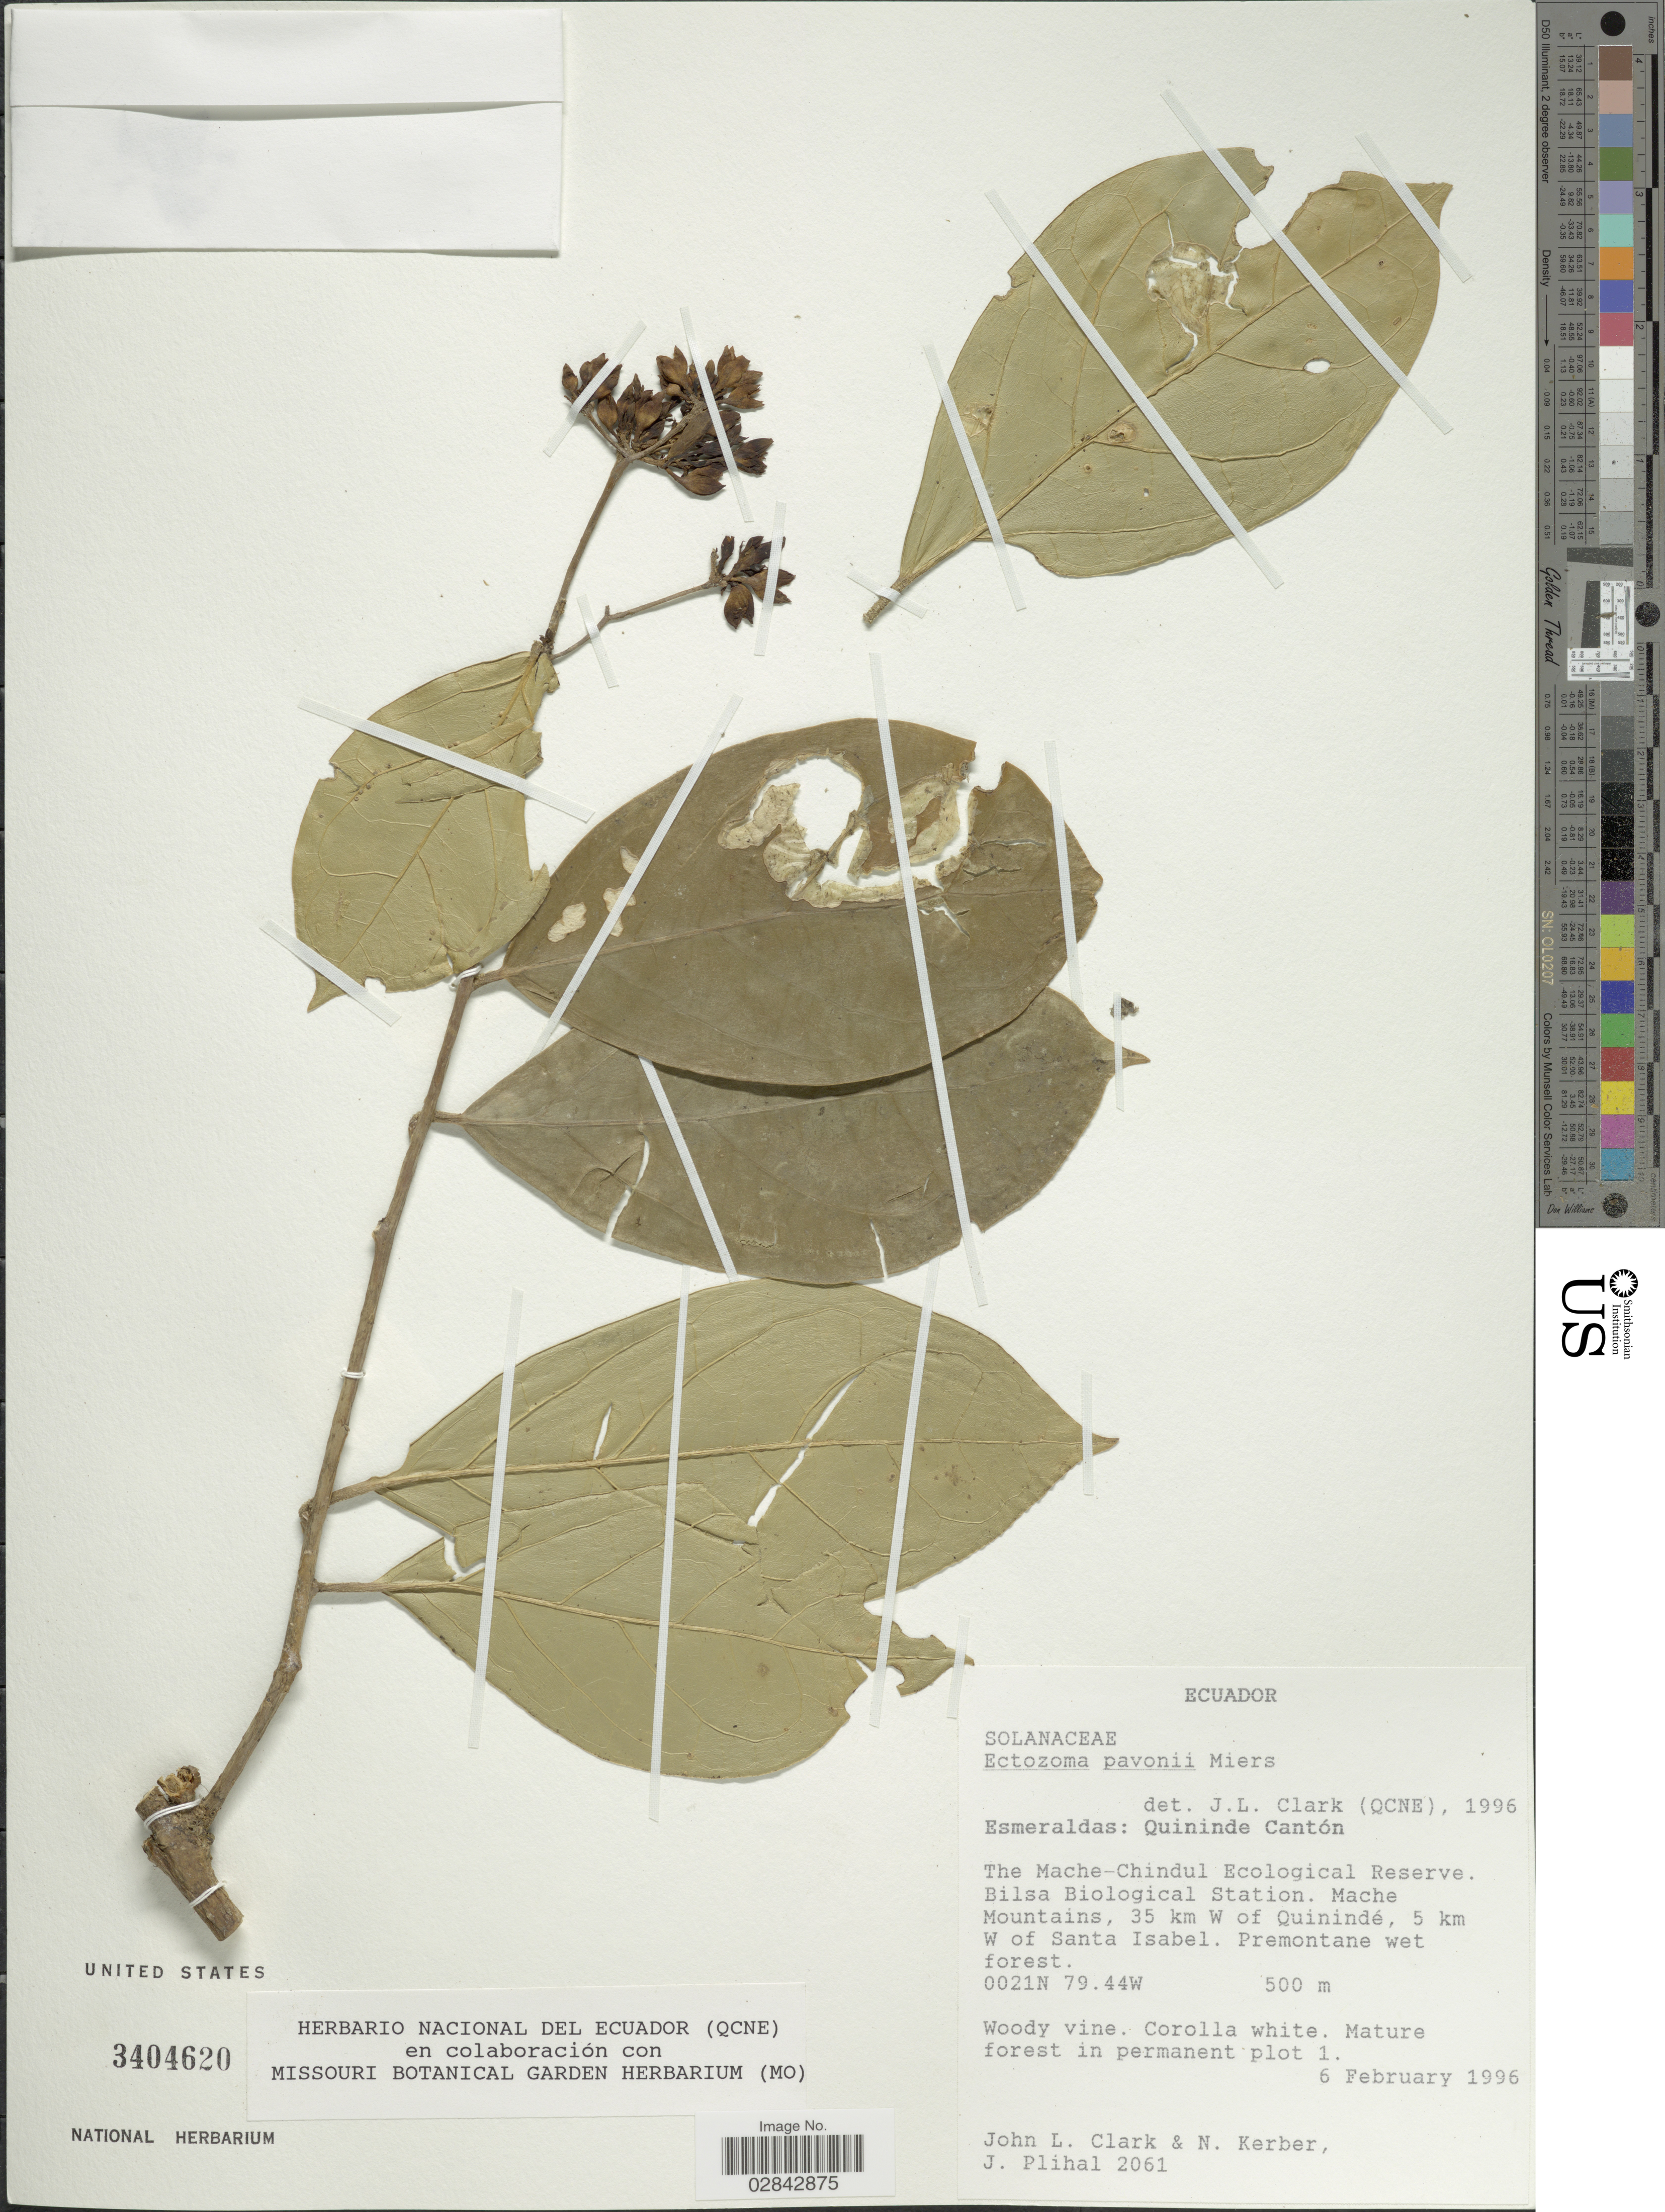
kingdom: Plantae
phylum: Tracheophyta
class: Magnoliopsida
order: Solanales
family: Solanaceae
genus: Markea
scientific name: Markea pavonii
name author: (Miers) D'Arcy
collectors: J. L. Clark, N. Kerber & J. Plihal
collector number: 2061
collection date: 1996-02-06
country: Ecuador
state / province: Esmeraldas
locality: Quininde Cantón. The Mache-Chindul Ecological Reserve. Bilsa Biological Station. Mache Mountains, 35 km W of Quinindé, 5 km W of Santa Isabel.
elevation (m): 500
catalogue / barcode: US 3404620